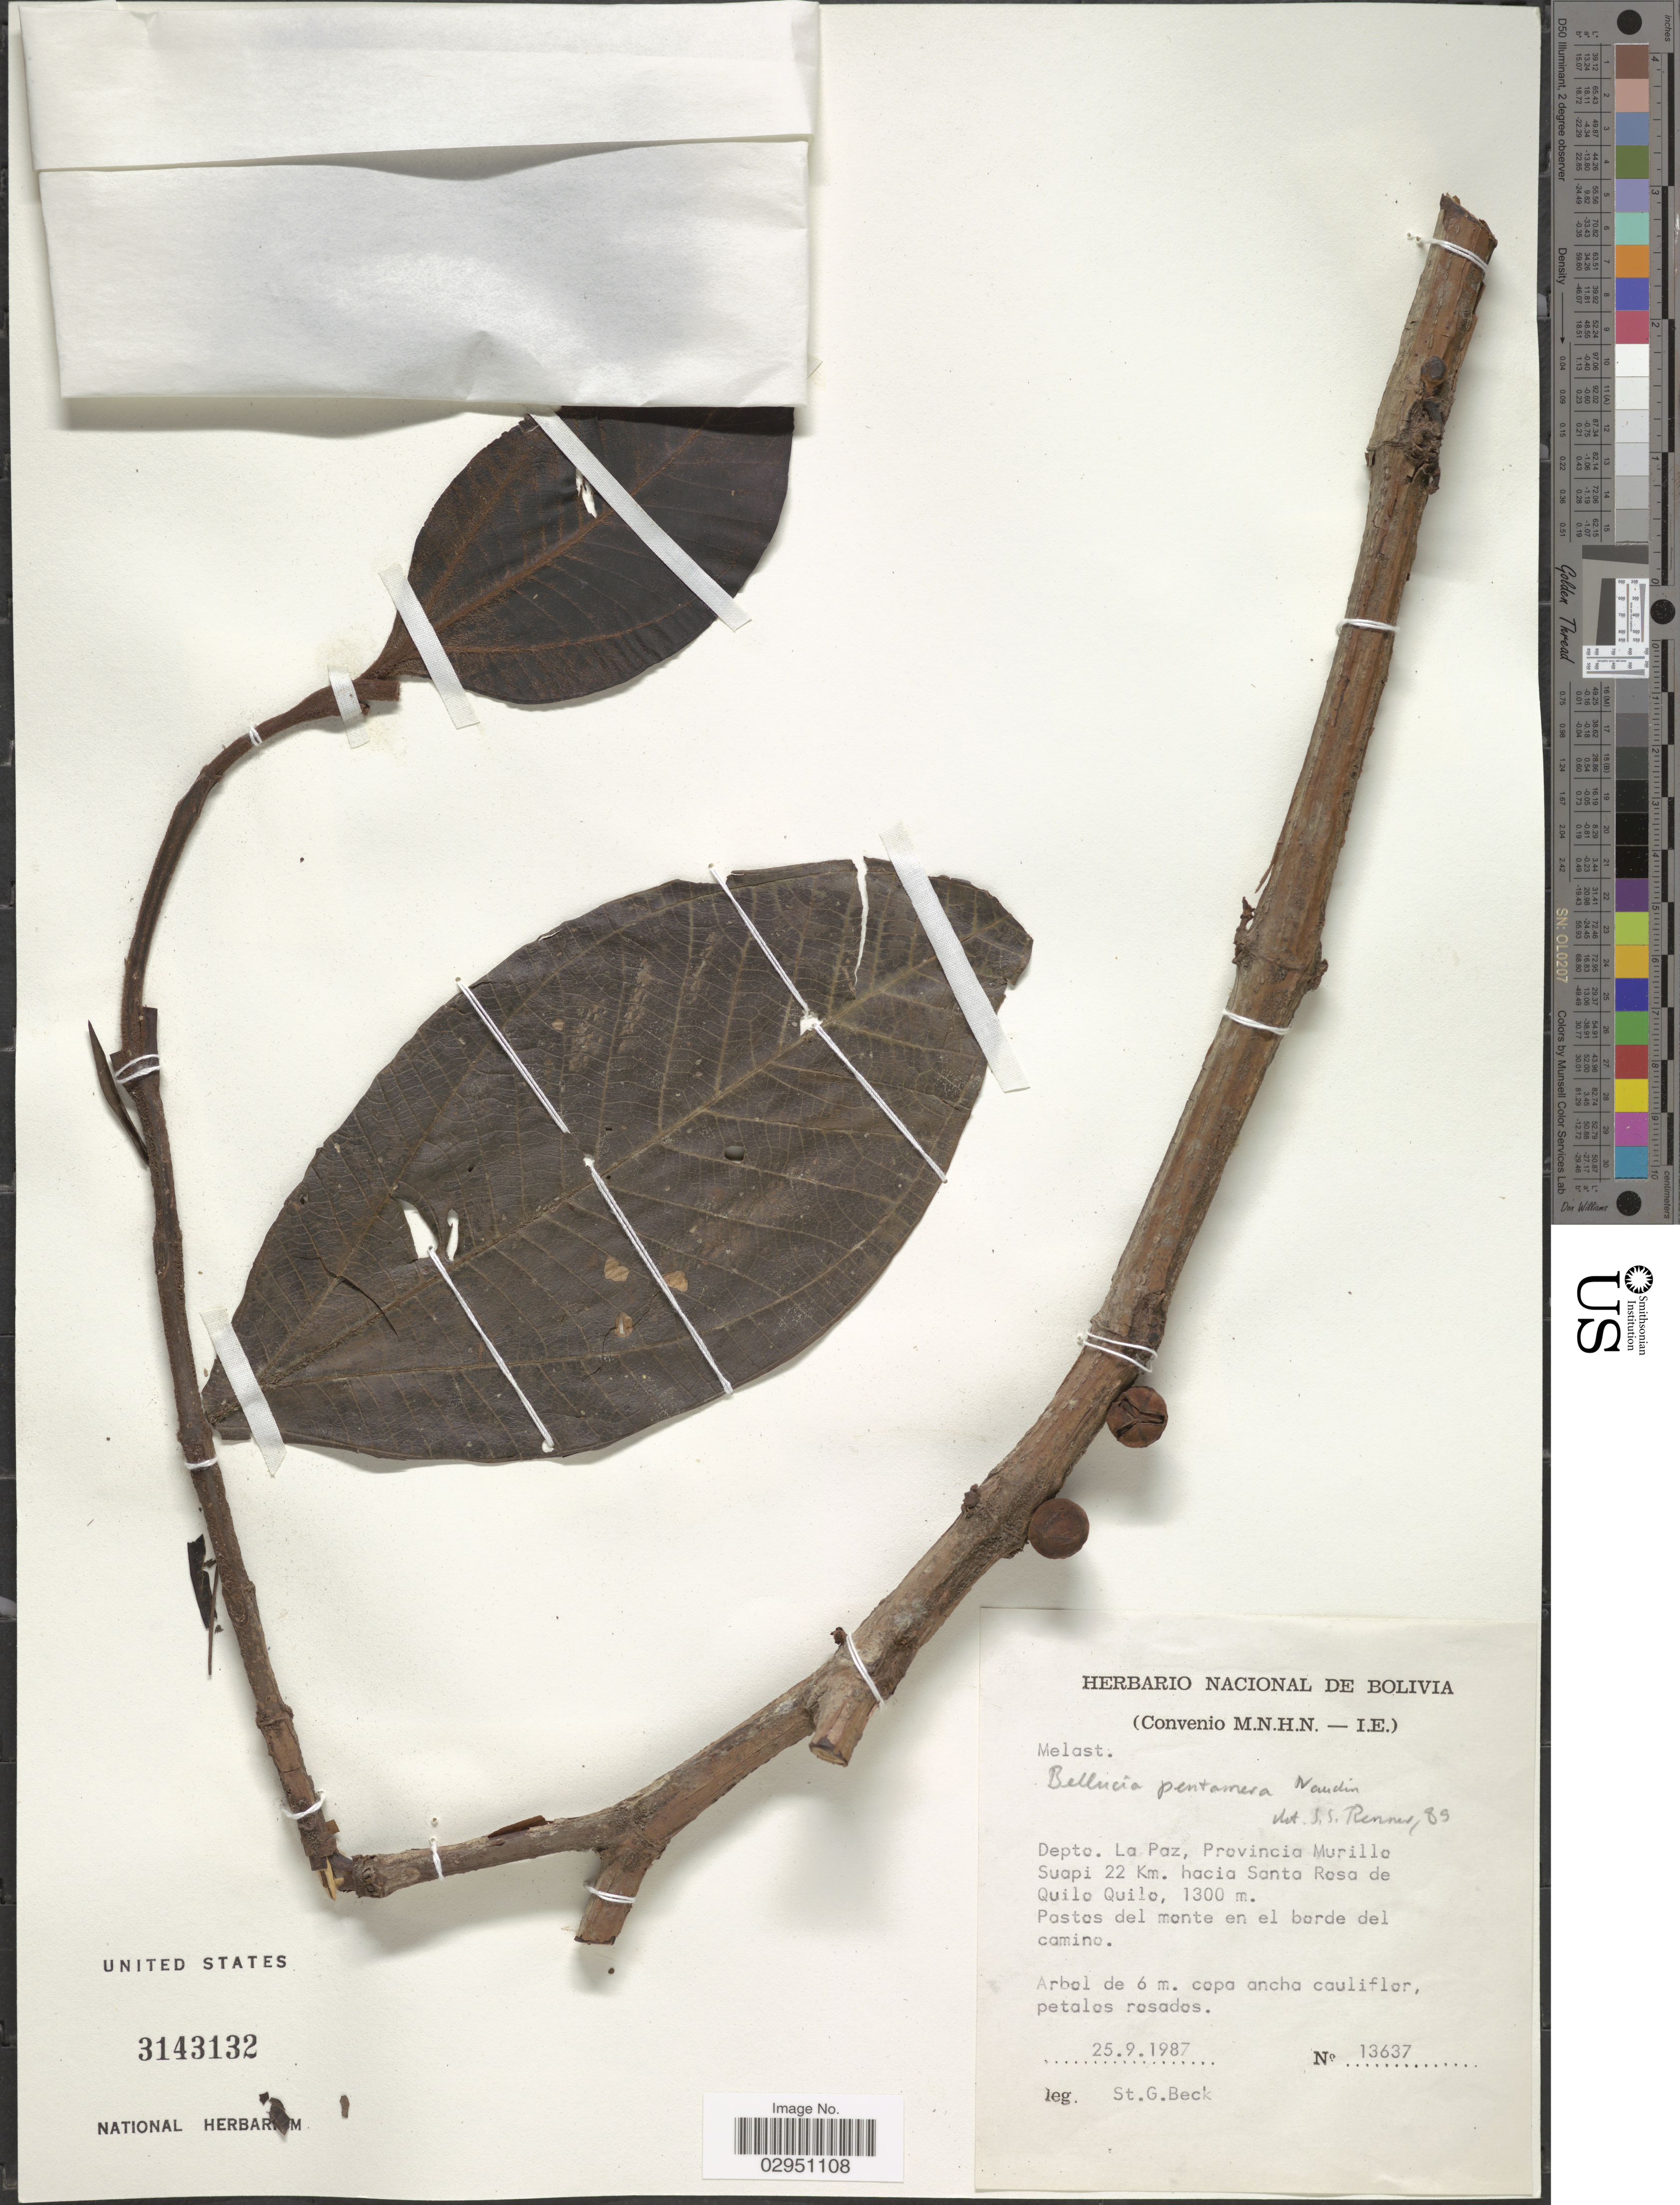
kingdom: Plantae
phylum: Tracheophyta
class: Magnoliopsida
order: Myrtales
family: Melastomataceae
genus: Bellucia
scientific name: Bellucia pentamera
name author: Naudin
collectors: S. G. Beck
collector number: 13637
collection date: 1987-09-25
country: Bolivia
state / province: La Paz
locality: Depto. La Paz, Provincia Murillo Suapi 22 Km. hacia Santa Rosa de Quilo Quilo.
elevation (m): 1300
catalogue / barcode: US 3143132